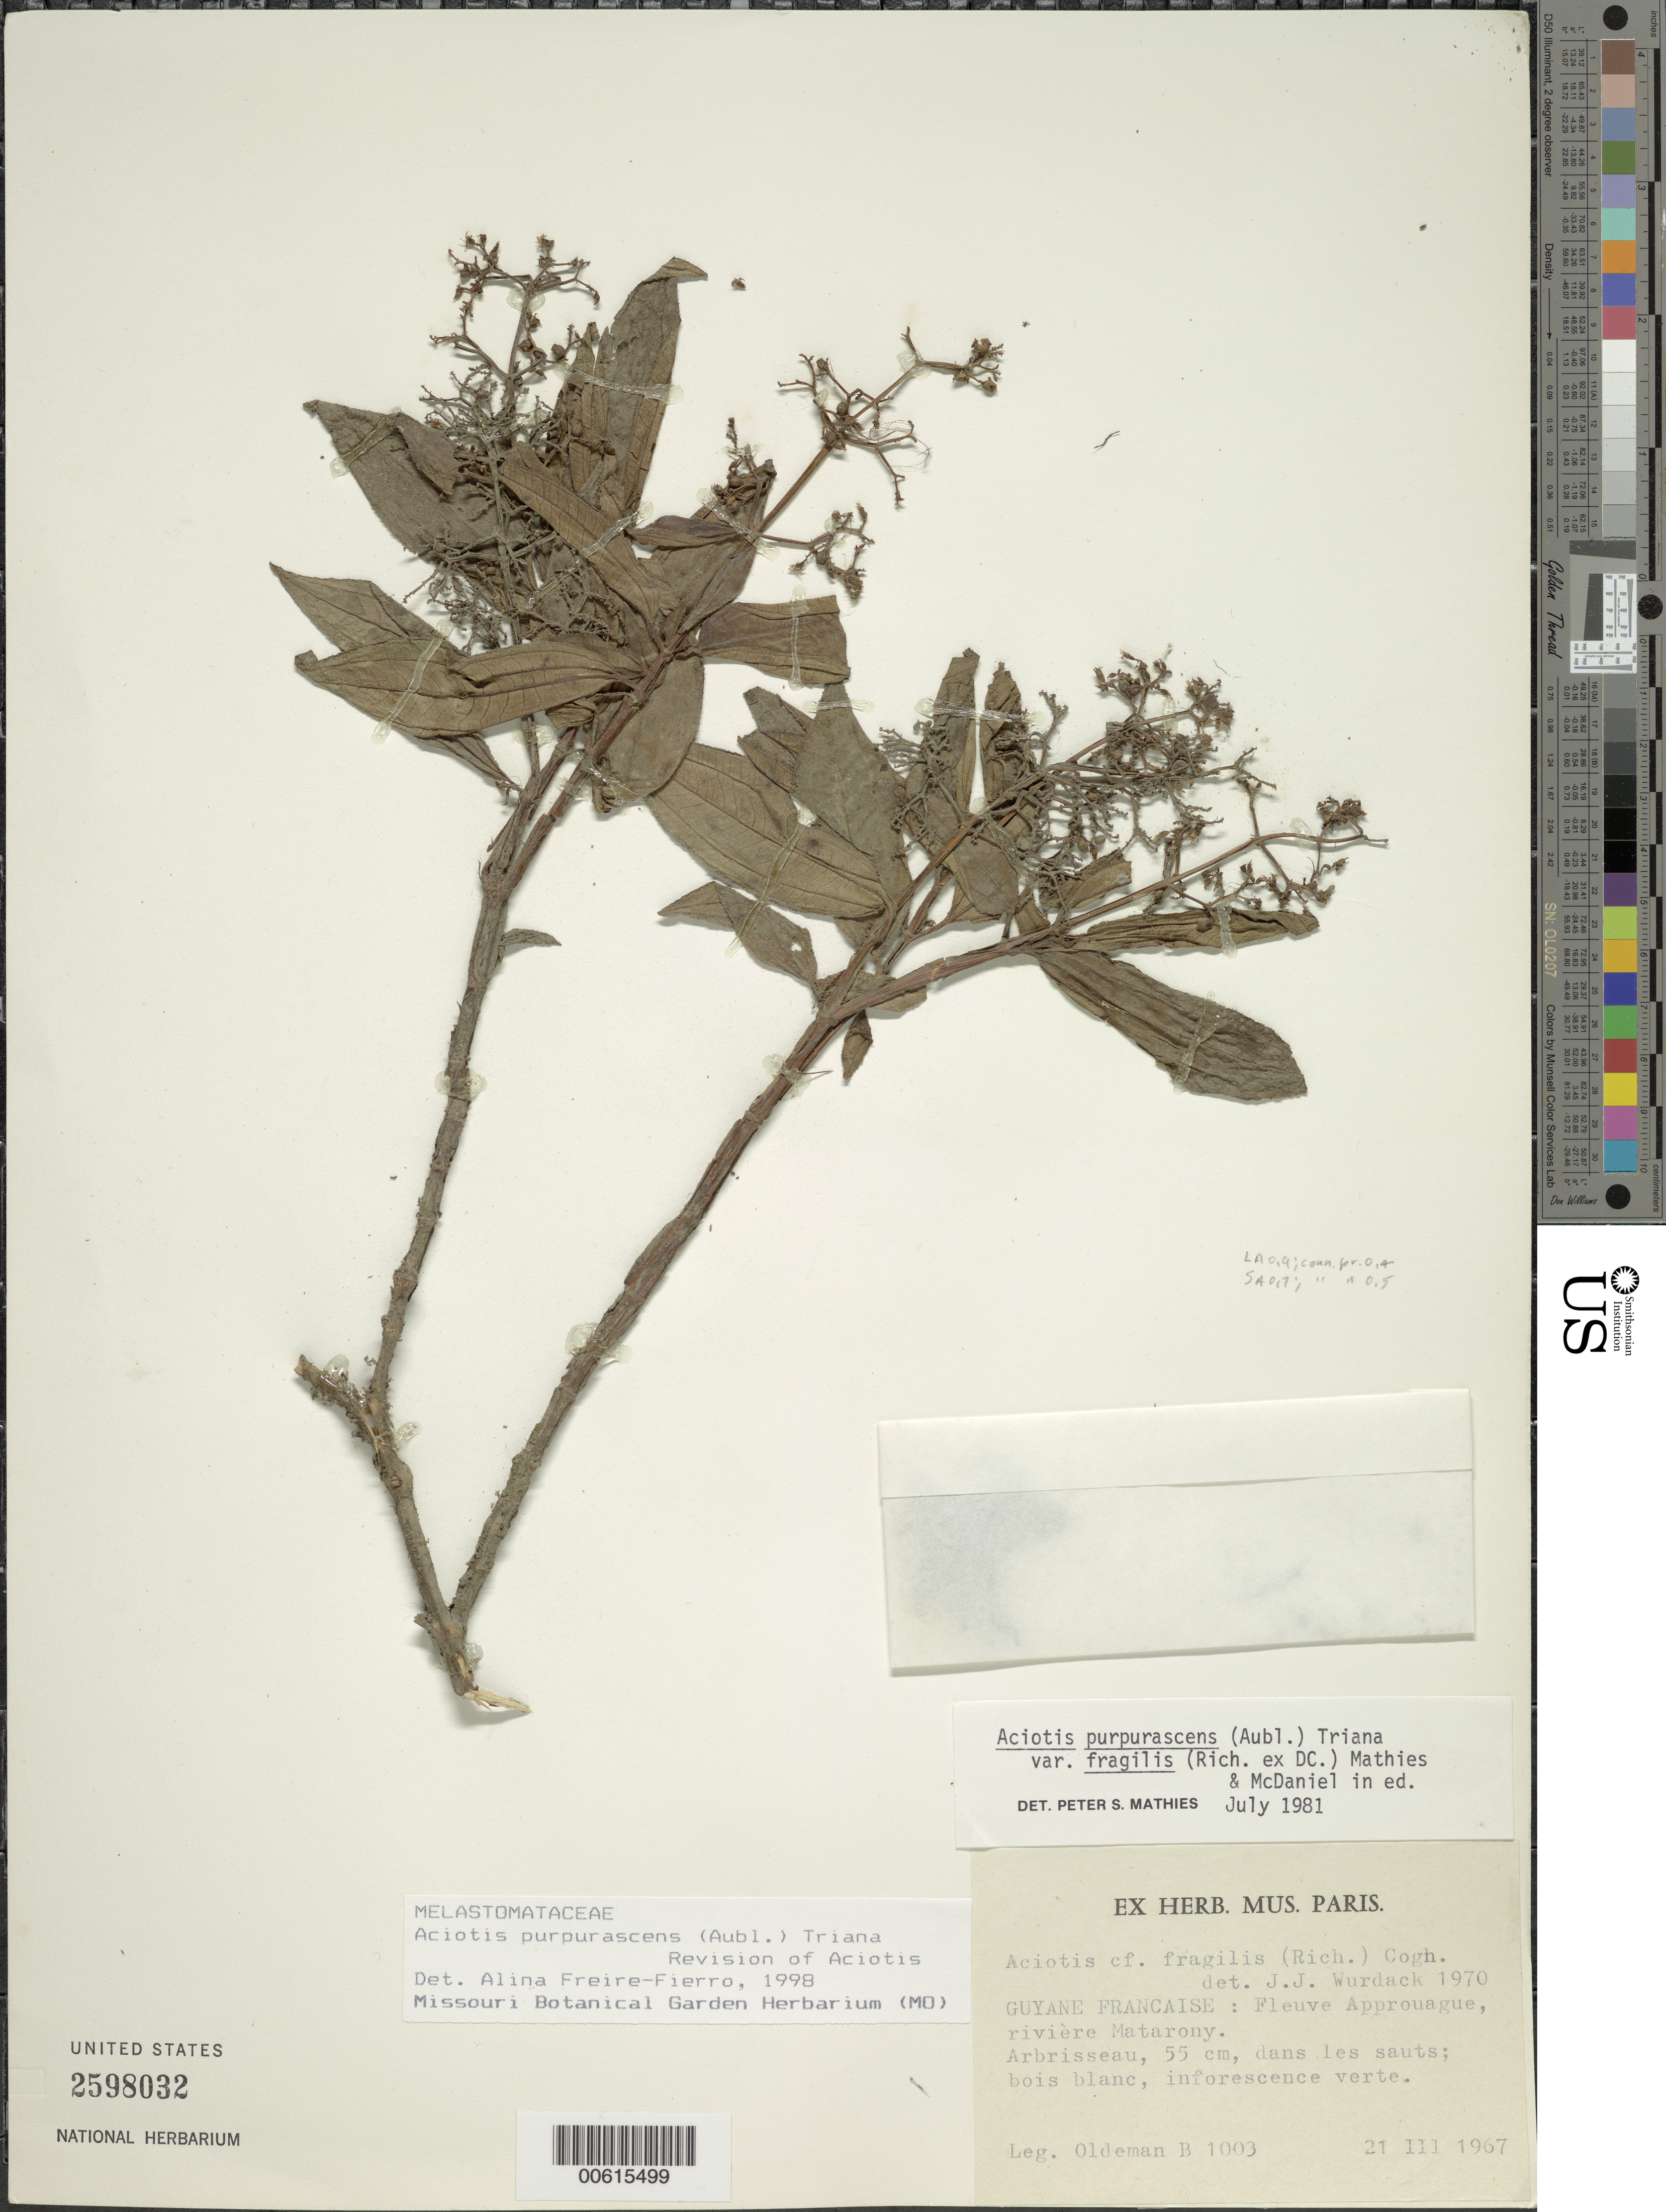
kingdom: Plantae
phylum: Tracheophyta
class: Magnoliopsida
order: Myrtales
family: Melastomataceae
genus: Aciotis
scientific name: Aciotis purpurascens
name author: (Aubl.) Triana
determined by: Freire-Fierro, A.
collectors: R. Oldeman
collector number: B 1003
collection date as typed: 21-Mar-67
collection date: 1967-03-21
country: French Guiana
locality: Crique Matarony, basse Approuague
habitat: Dans les sauts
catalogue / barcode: US 2598032